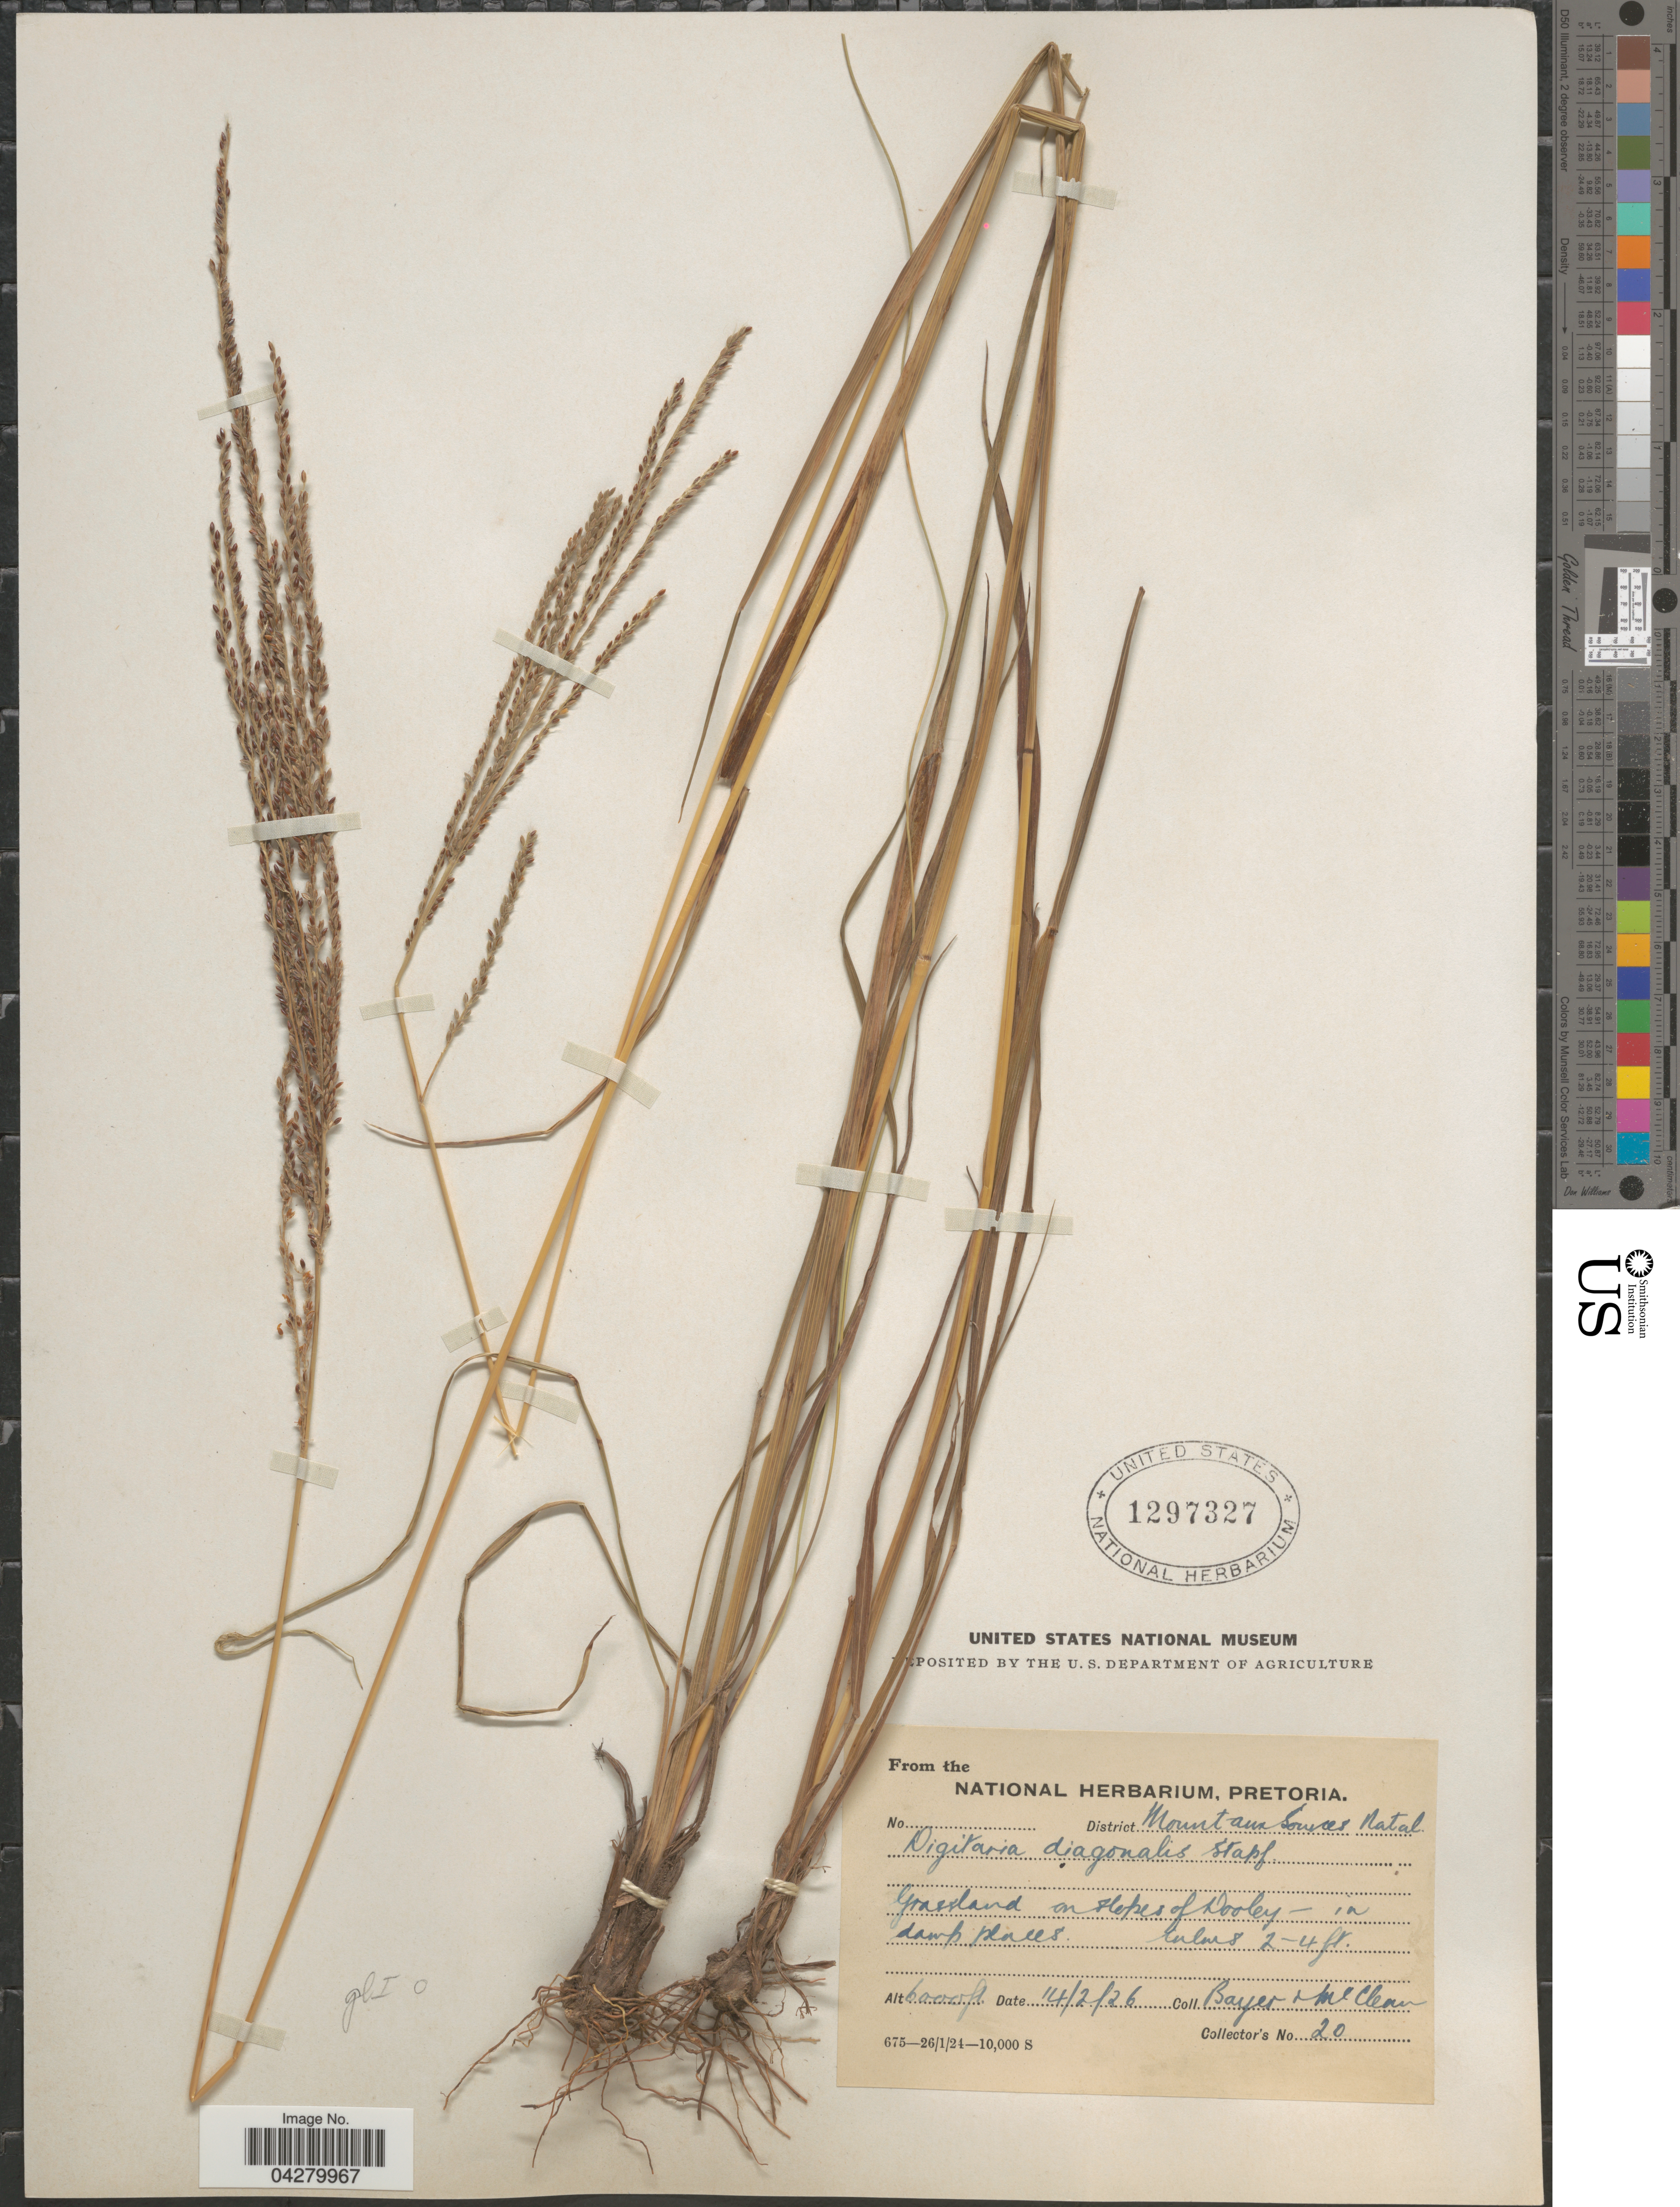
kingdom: Plantae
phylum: Tracheophyta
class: Liliopsida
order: Poales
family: Poaceae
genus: Digitaria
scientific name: Digitaria diagonalis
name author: (Nees) Stapf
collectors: Bayer & -. McLean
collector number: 20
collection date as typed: Transcribed d/m/y: 14/2/26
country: South Africa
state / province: KwaZulu-Natal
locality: District Mount aux Sources Natal. Grassland on slopes of Dooley.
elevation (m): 1829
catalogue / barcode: US 1297327